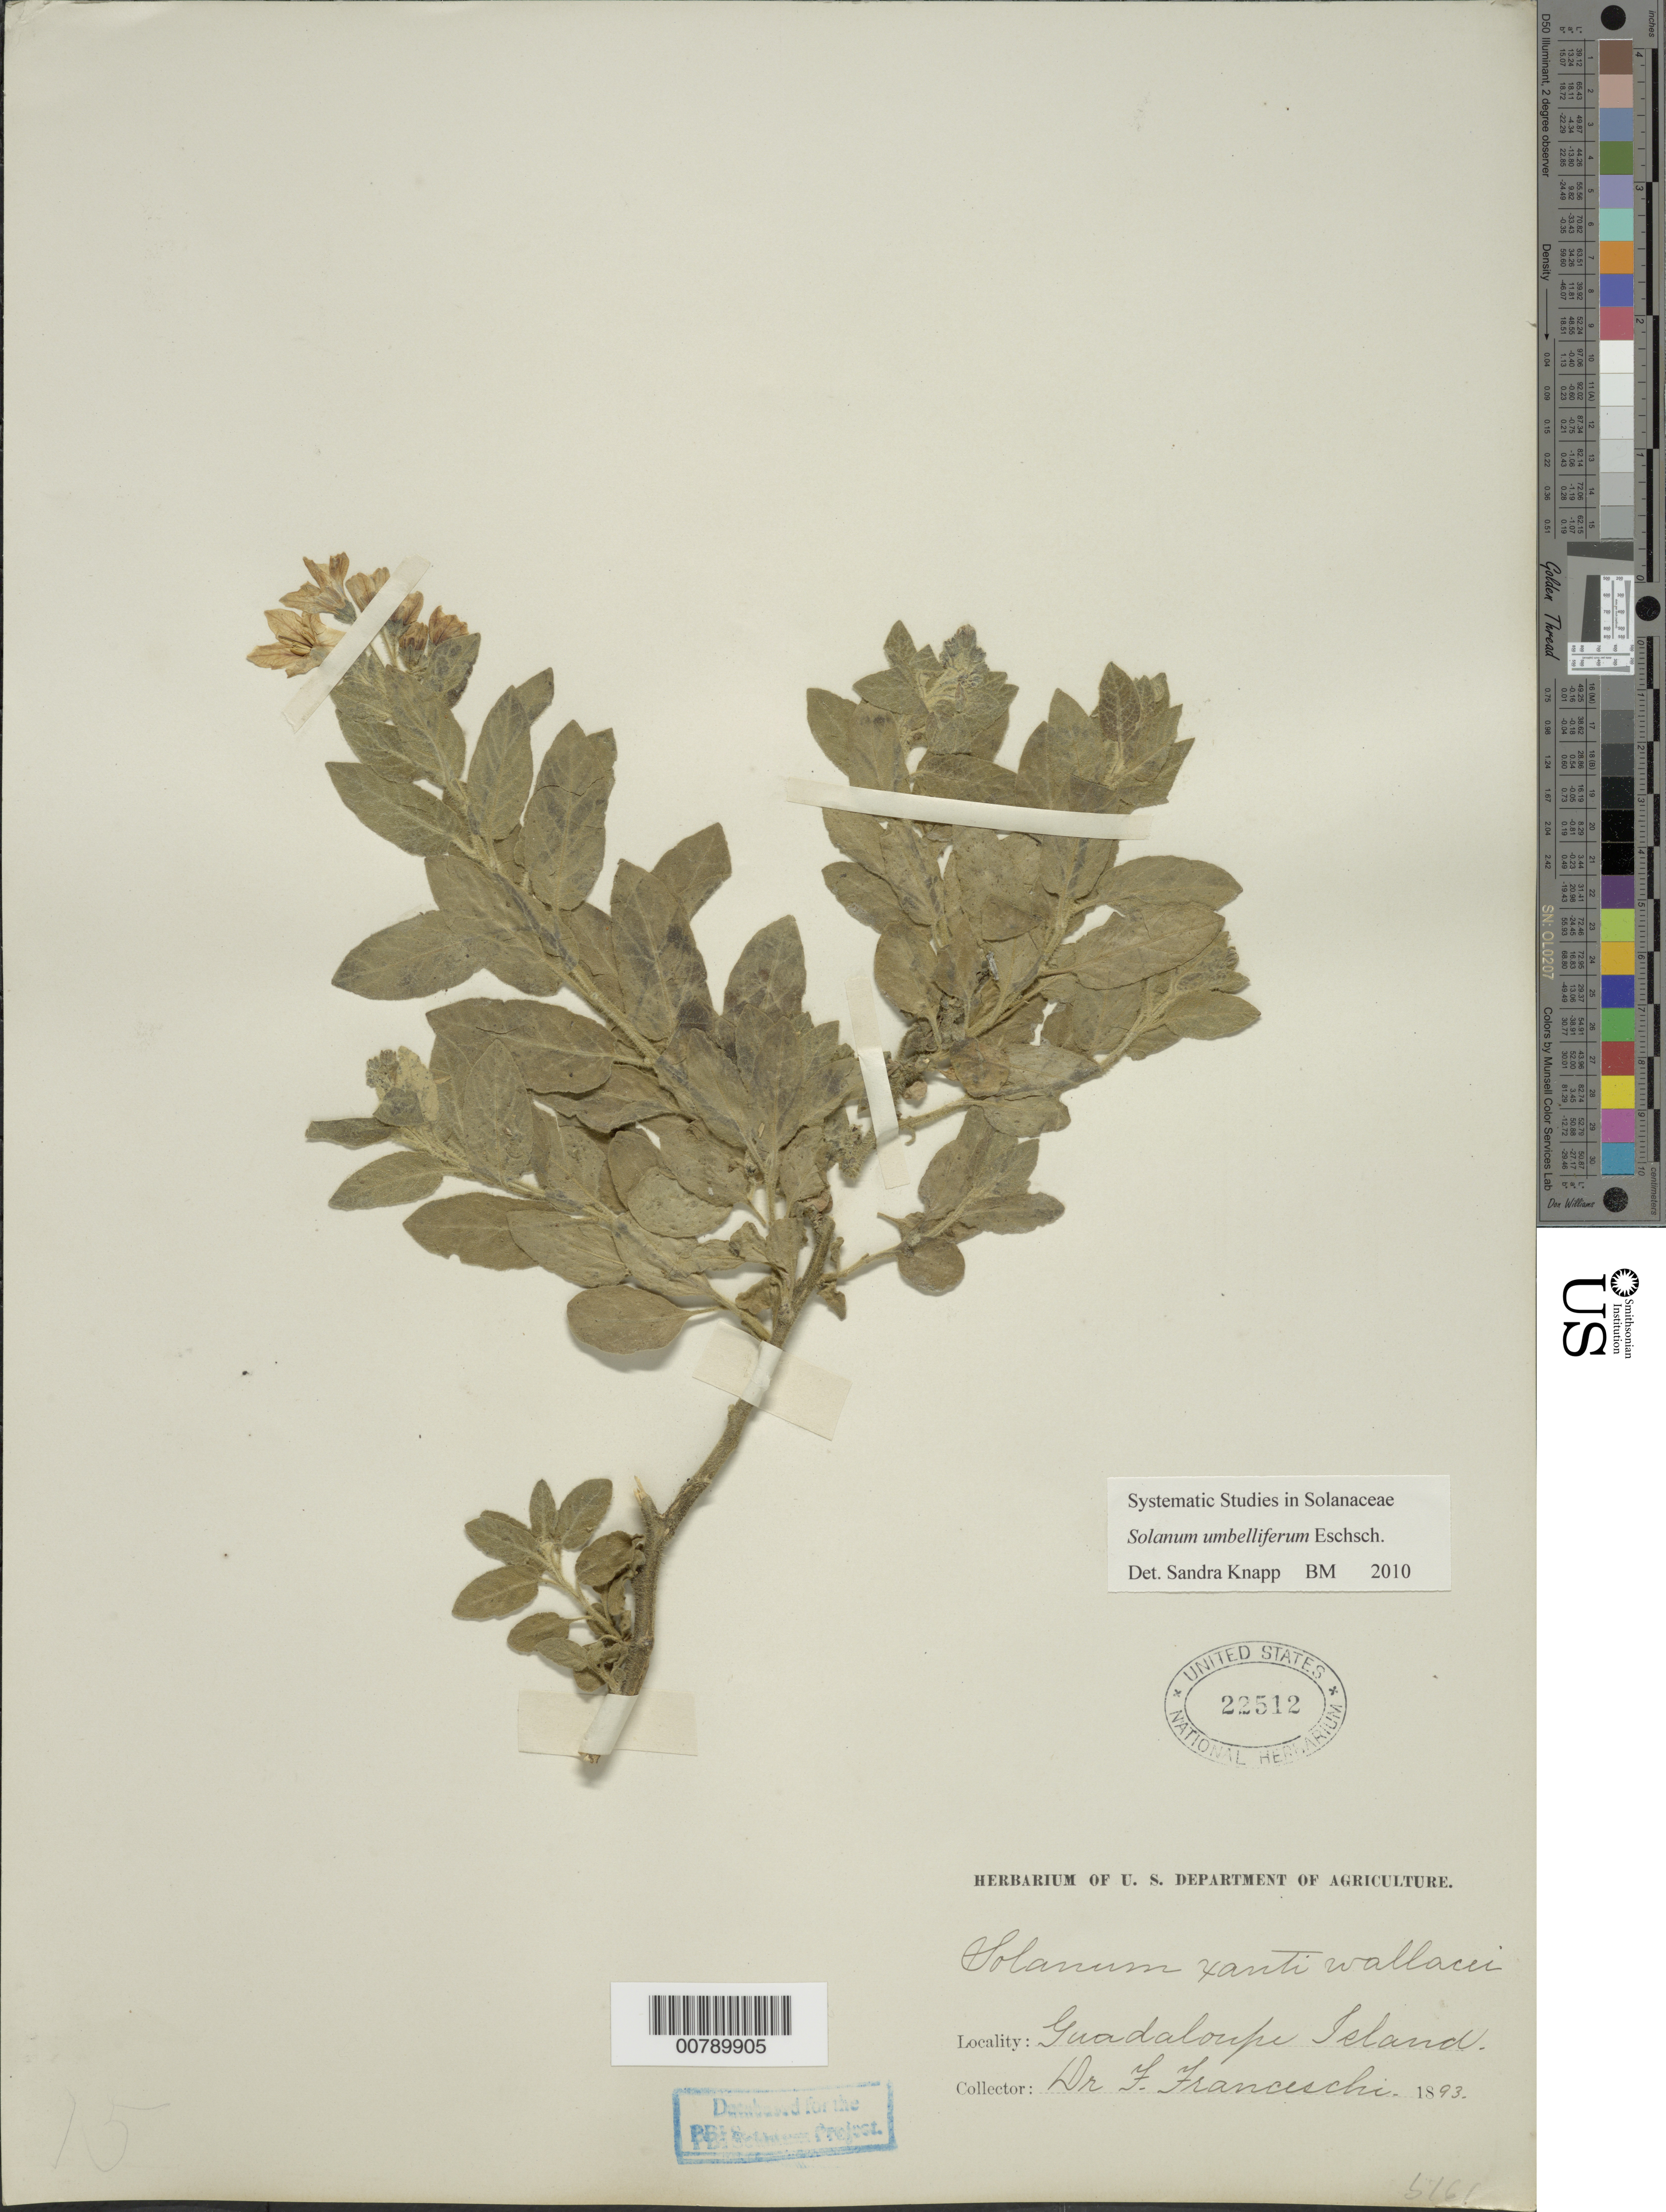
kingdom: Plantae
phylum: Tracheophyta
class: Magnoliopsida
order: Solanales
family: Solanaceae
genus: Solanum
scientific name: Solanum umbelliferum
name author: Eschsch.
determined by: Knapp, S. D.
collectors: F. Franceschi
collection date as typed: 1892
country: Mexico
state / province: Baja California Sur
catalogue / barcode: US 22512